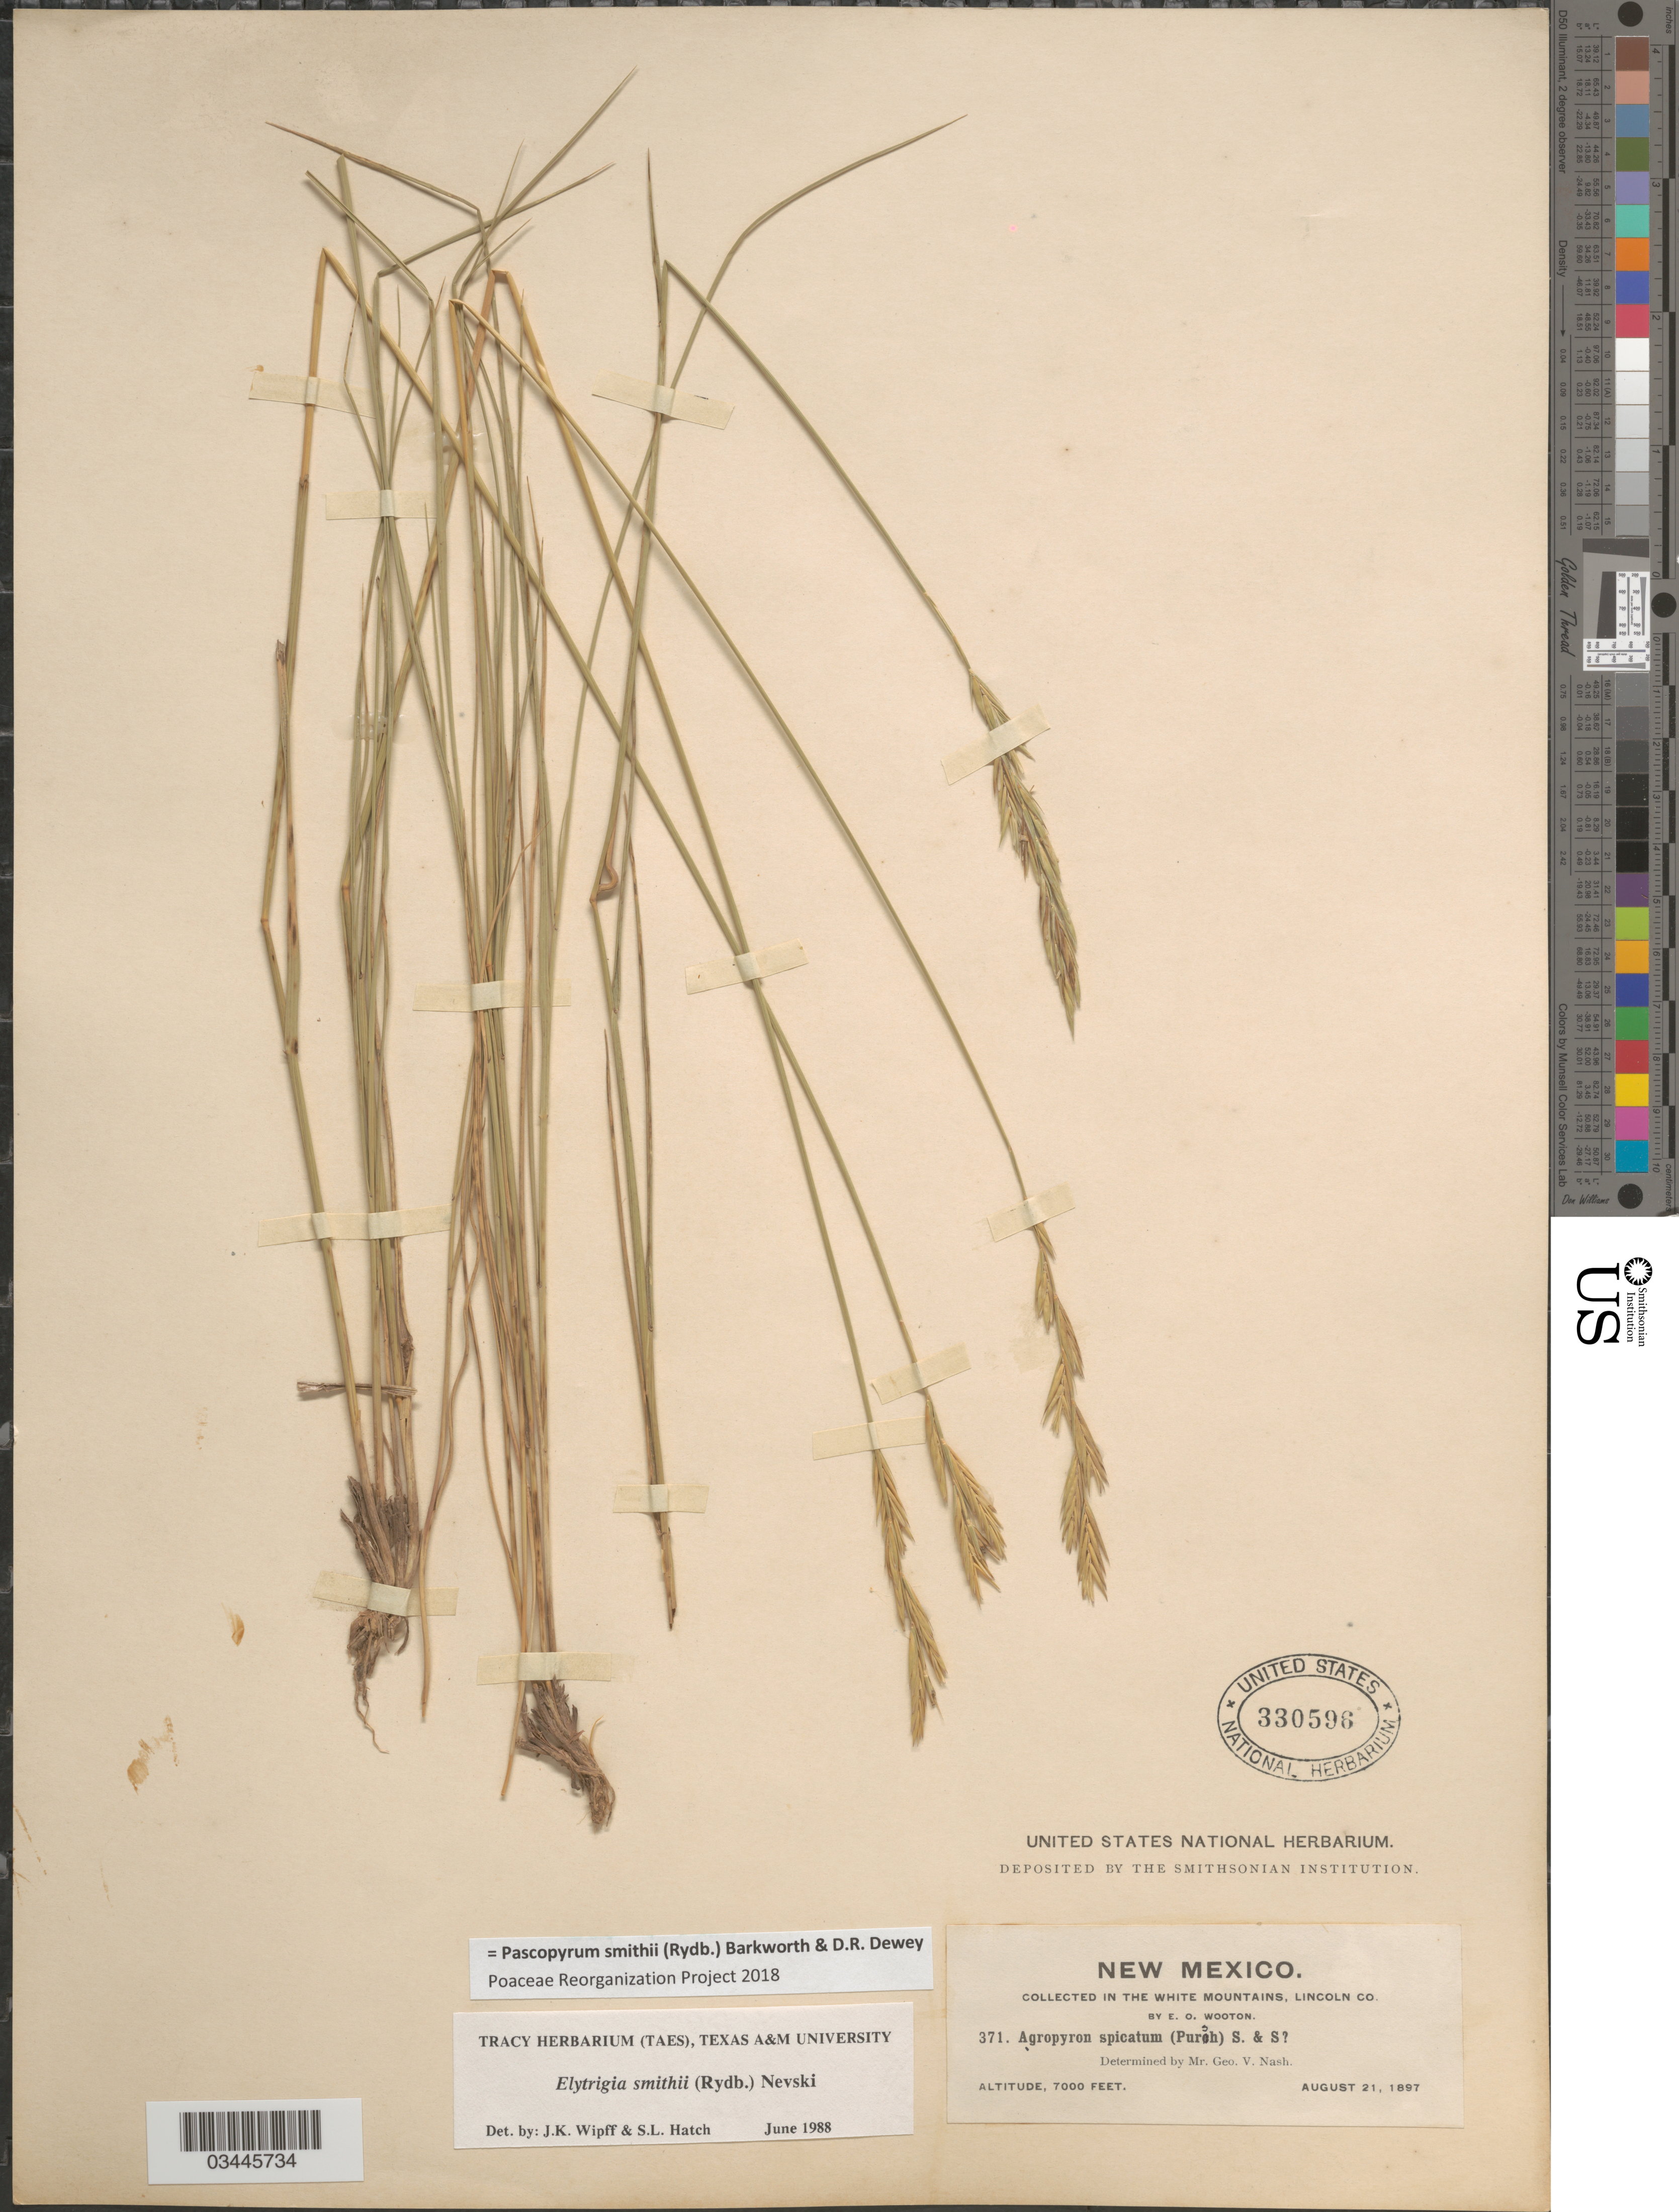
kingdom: Plantae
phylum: Tracheophyta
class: Liliopsida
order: Poales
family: Poaceae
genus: Pascopyrum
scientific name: Pascopyrum smithii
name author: (Rydb.) Barkworth & Dewey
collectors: E. O. Wooton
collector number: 371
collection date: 1897-08-21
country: United States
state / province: New Mexico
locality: In the White Mountains, Lincoln Co.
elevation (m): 2134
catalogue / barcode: US 330596